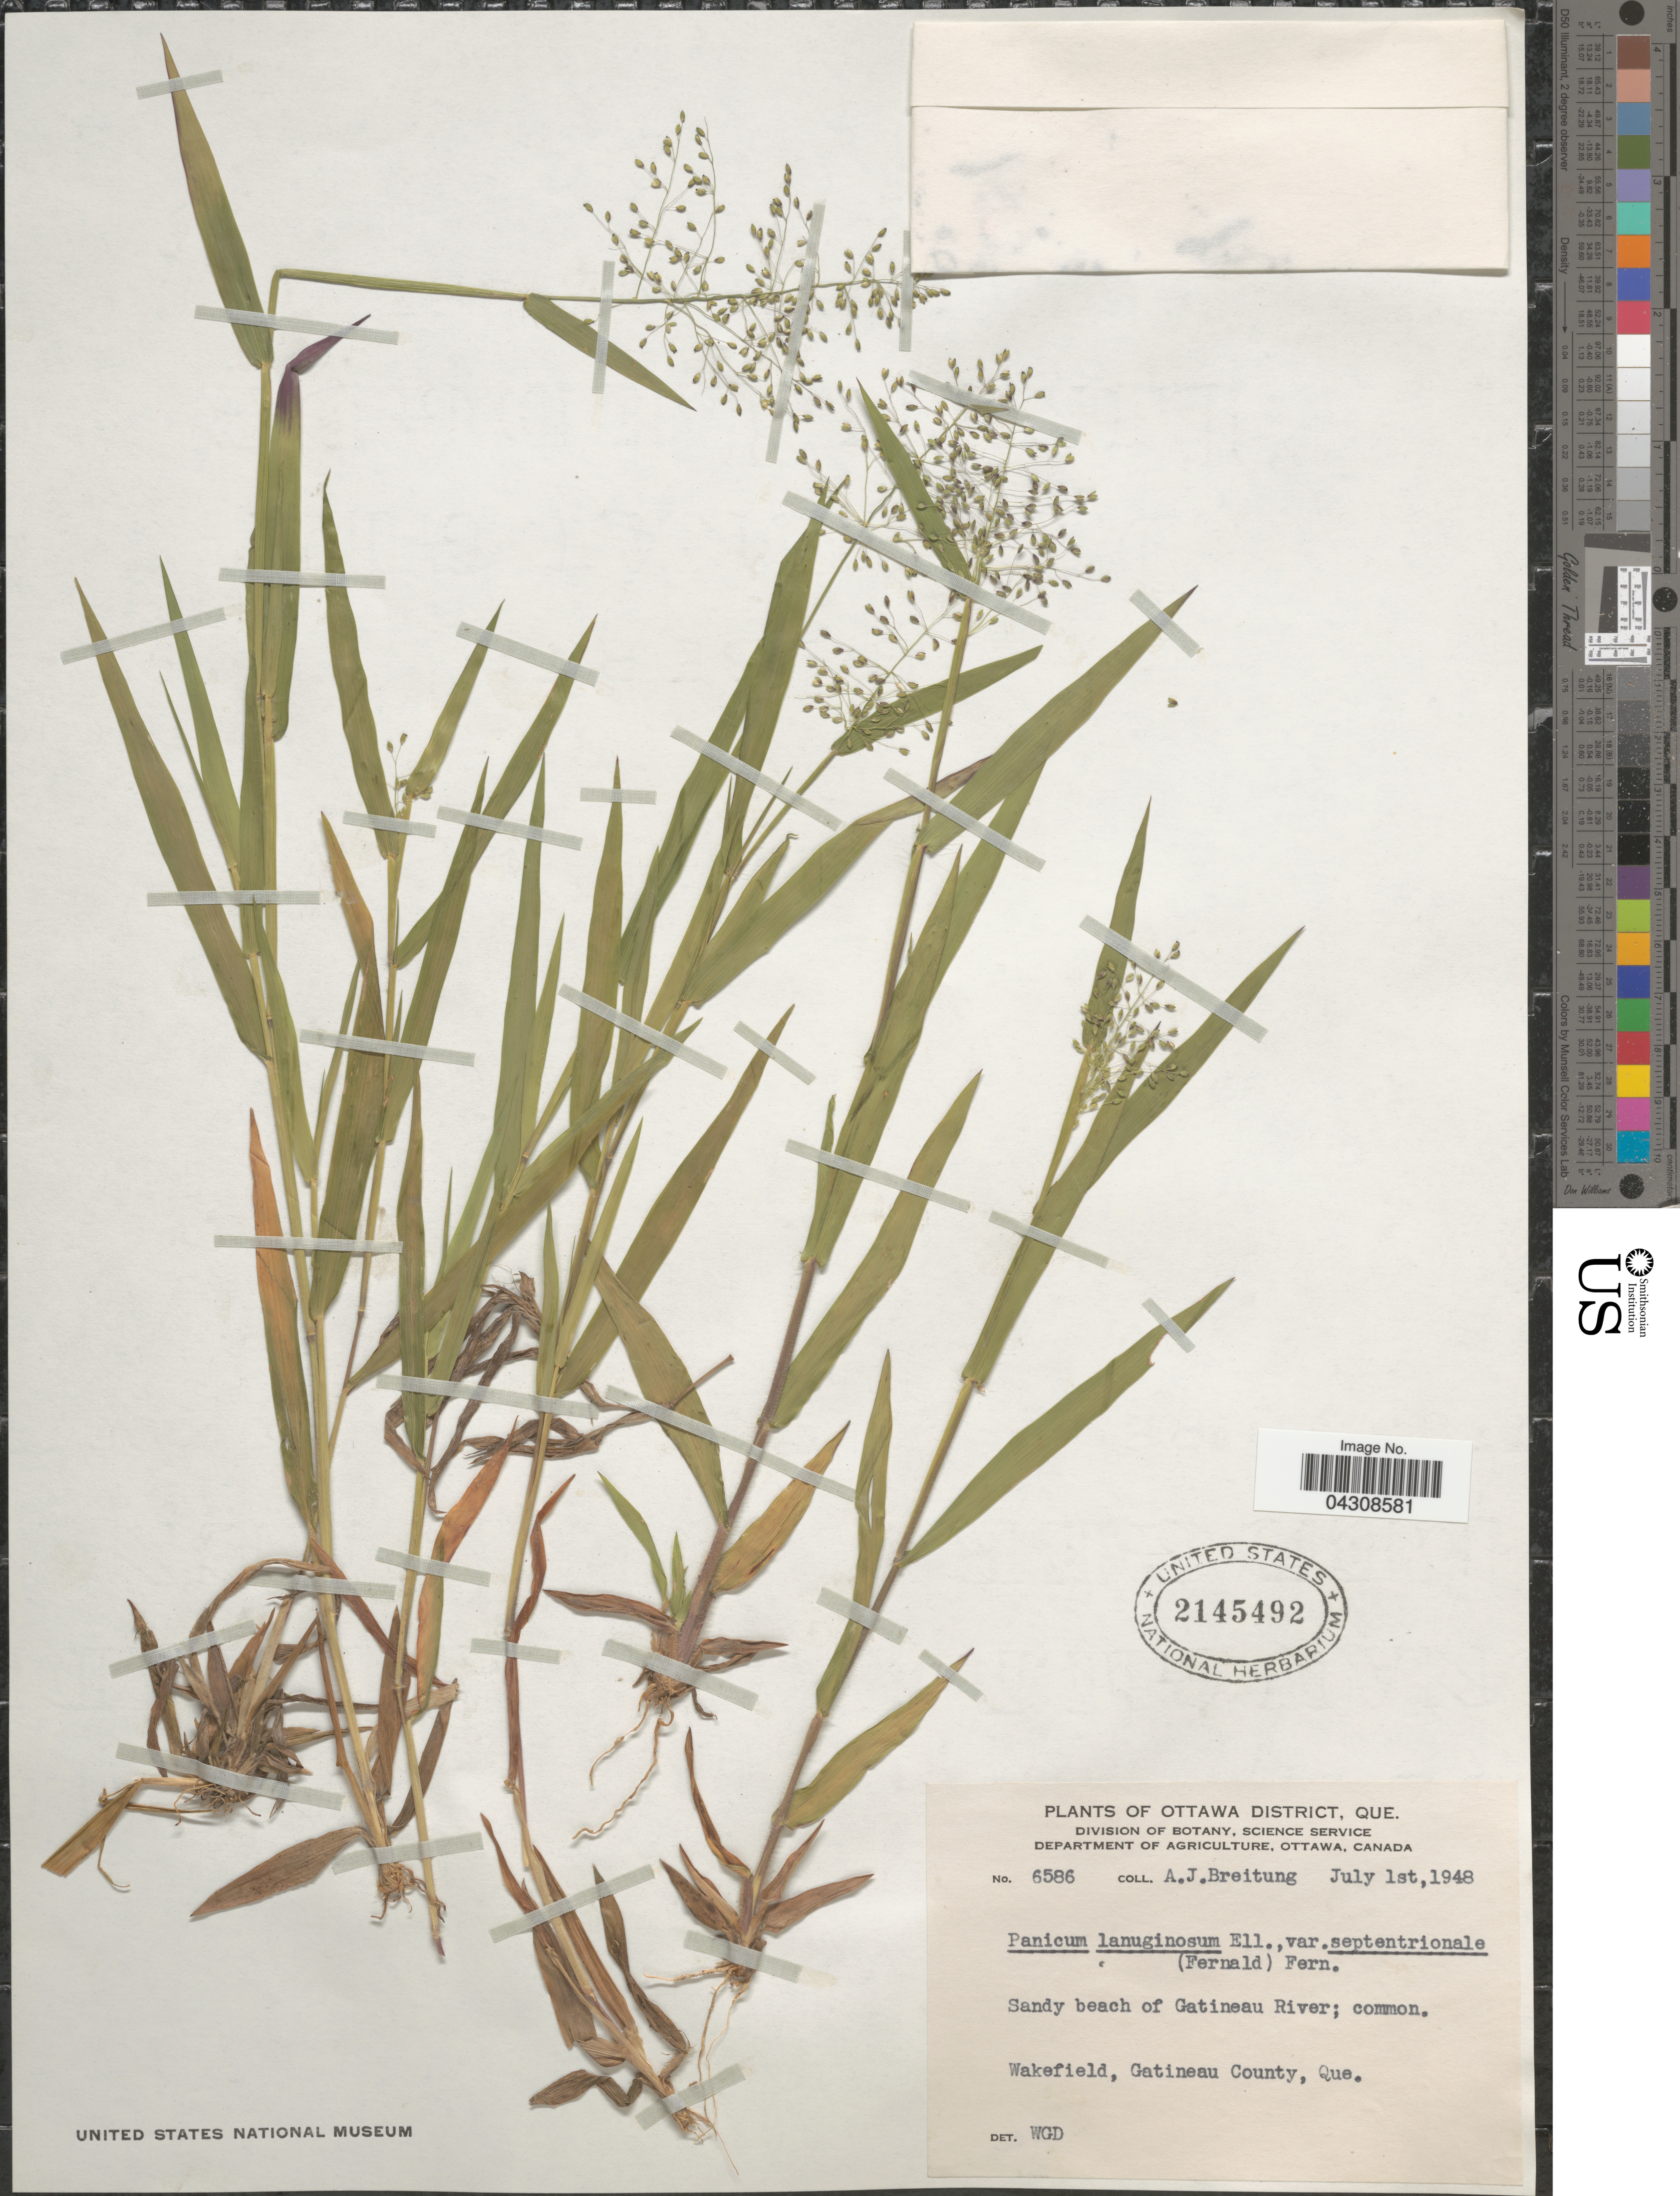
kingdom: Plantae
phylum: Tracheophyta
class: Liliopsida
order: Poales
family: Poaceae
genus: Dichanthelium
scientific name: Dichanthelium acuminatum var. acuminatum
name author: (Sw.) Gould & C.A. Clark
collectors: A. Breitung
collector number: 6586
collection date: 1948-07-01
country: Canada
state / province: Quebec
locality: Ottawa District. Sandu beach of Gatineau River. Wakefield, Gatineau County.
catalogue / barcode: US 2145492